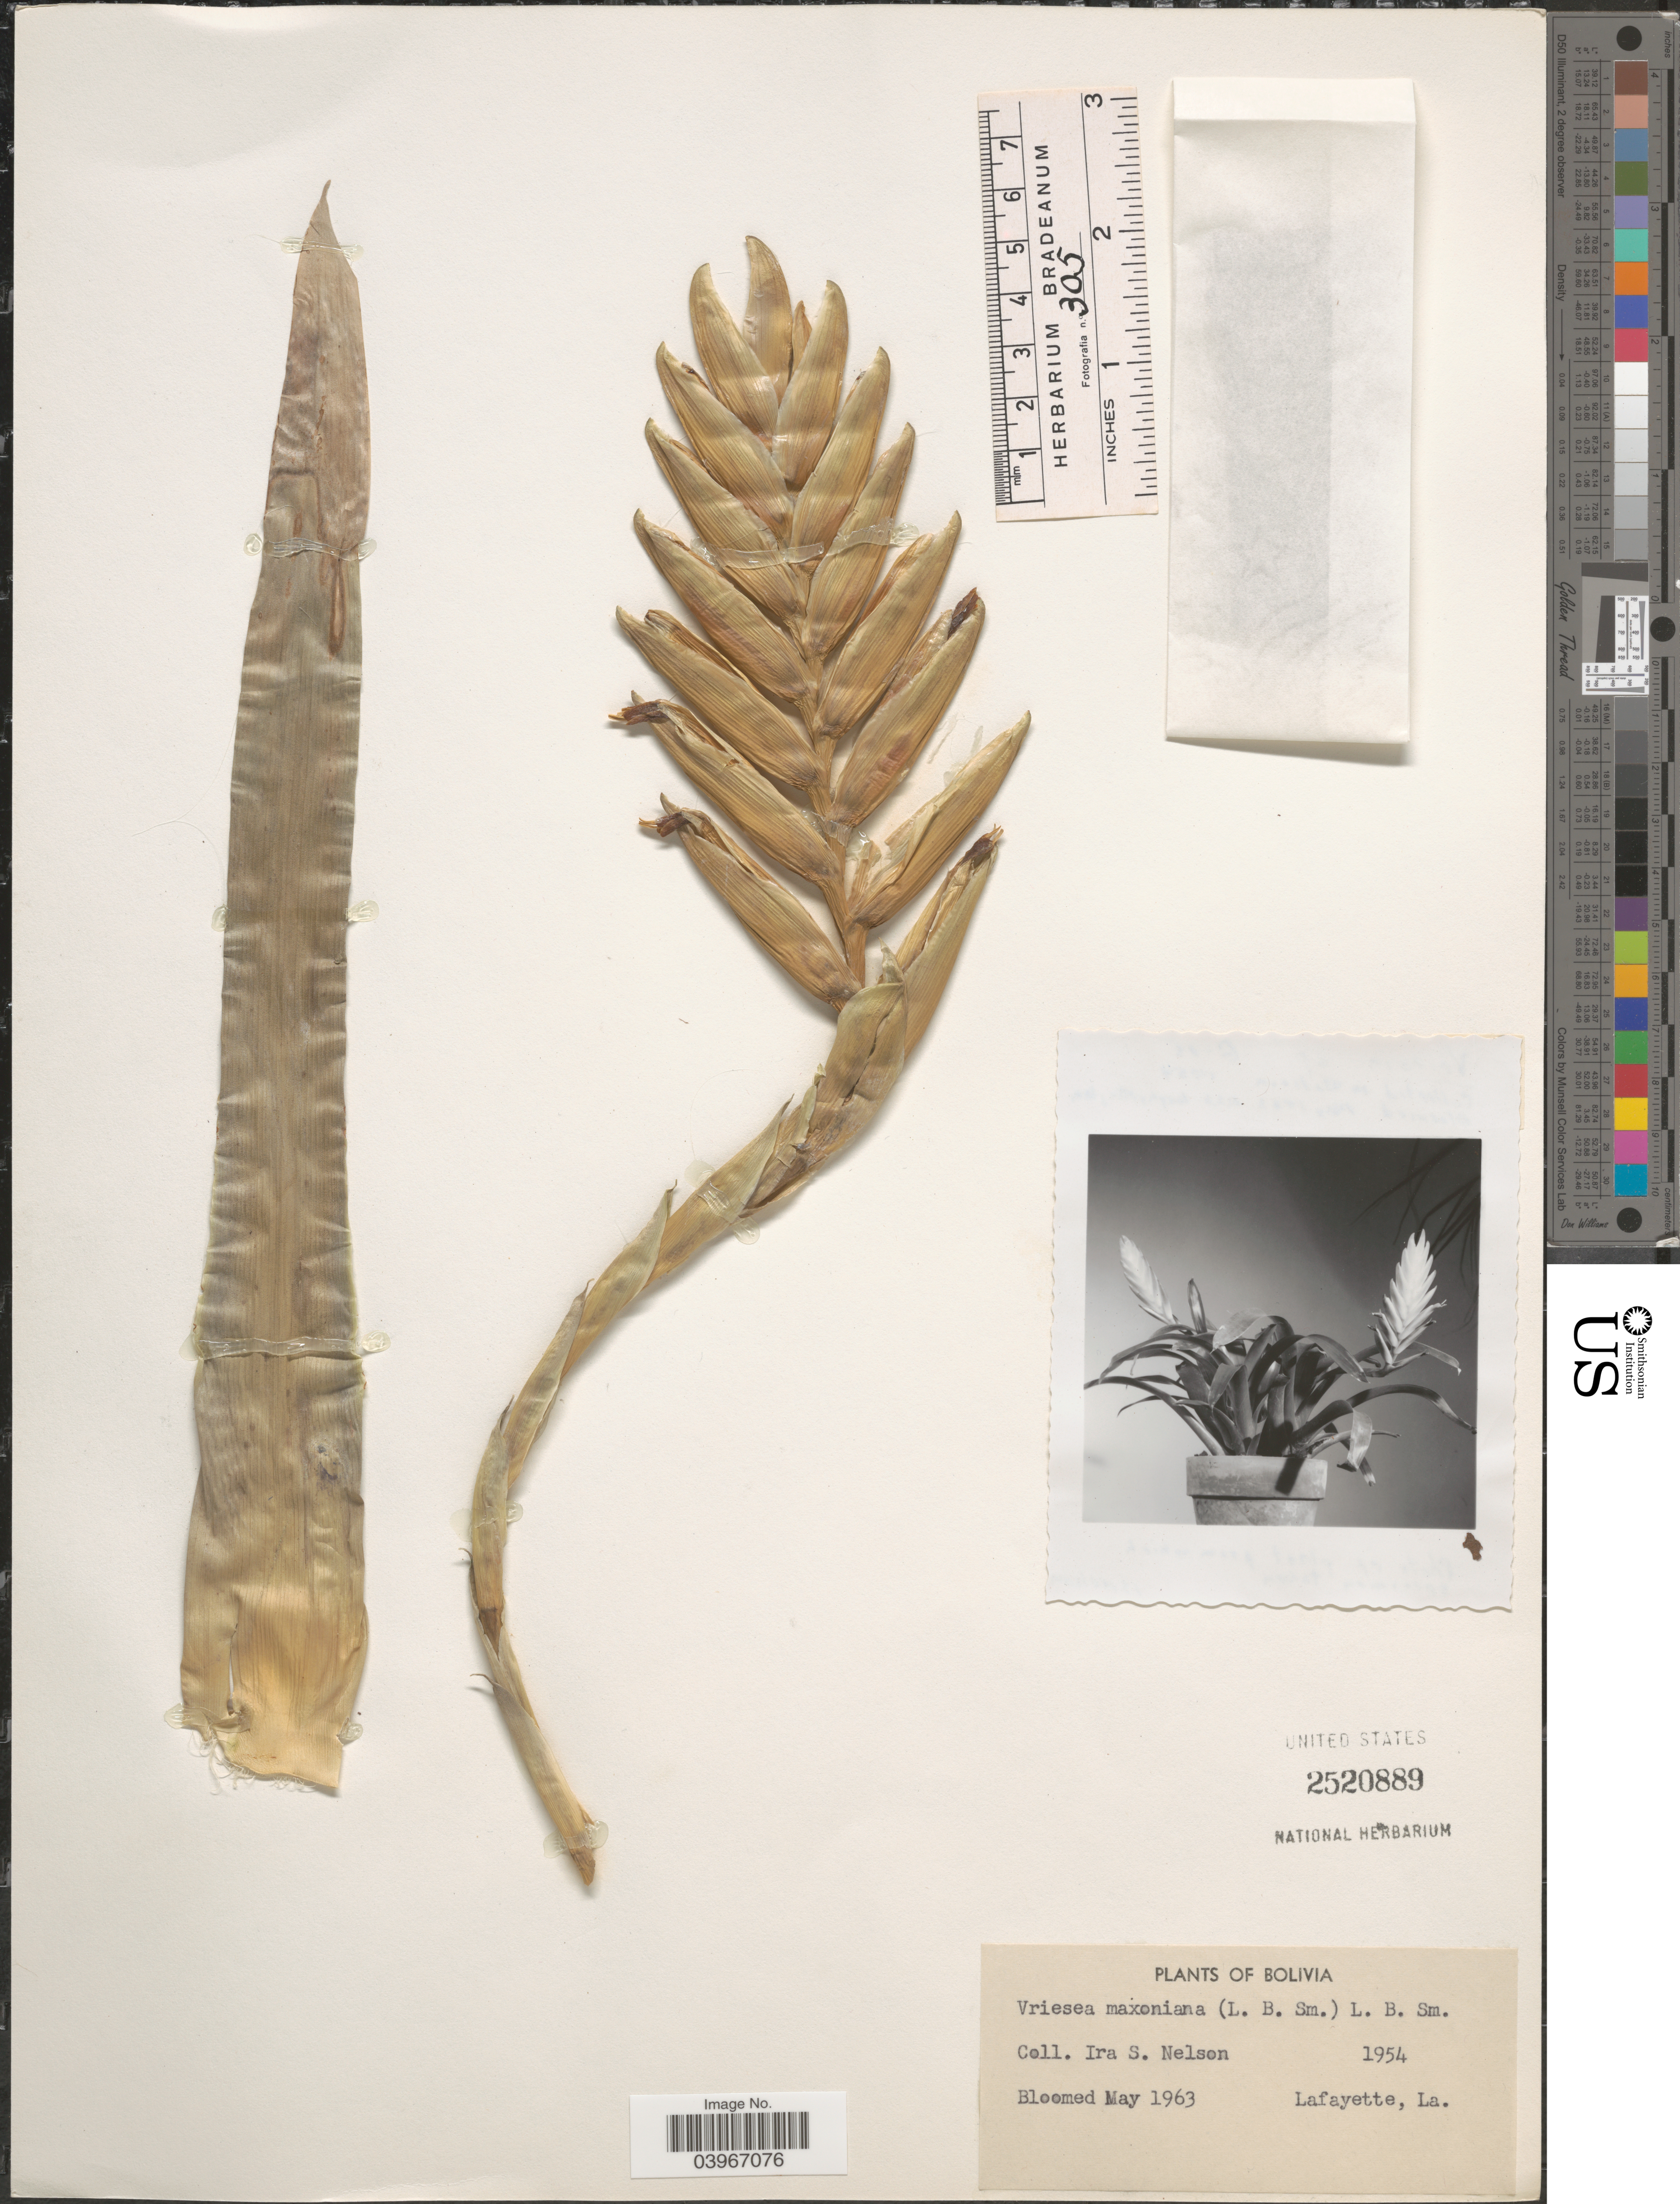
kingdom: Plantae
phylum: Tracheophyta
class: Liliopsida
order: Poales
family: Bromeliaceae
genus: Vriesea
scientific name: Vriesea maxoniana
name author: (L.B. Sm.) L.B. Sm.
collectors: I. S. Nelson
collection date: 1954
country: Bolivia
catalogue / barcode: US 2520889